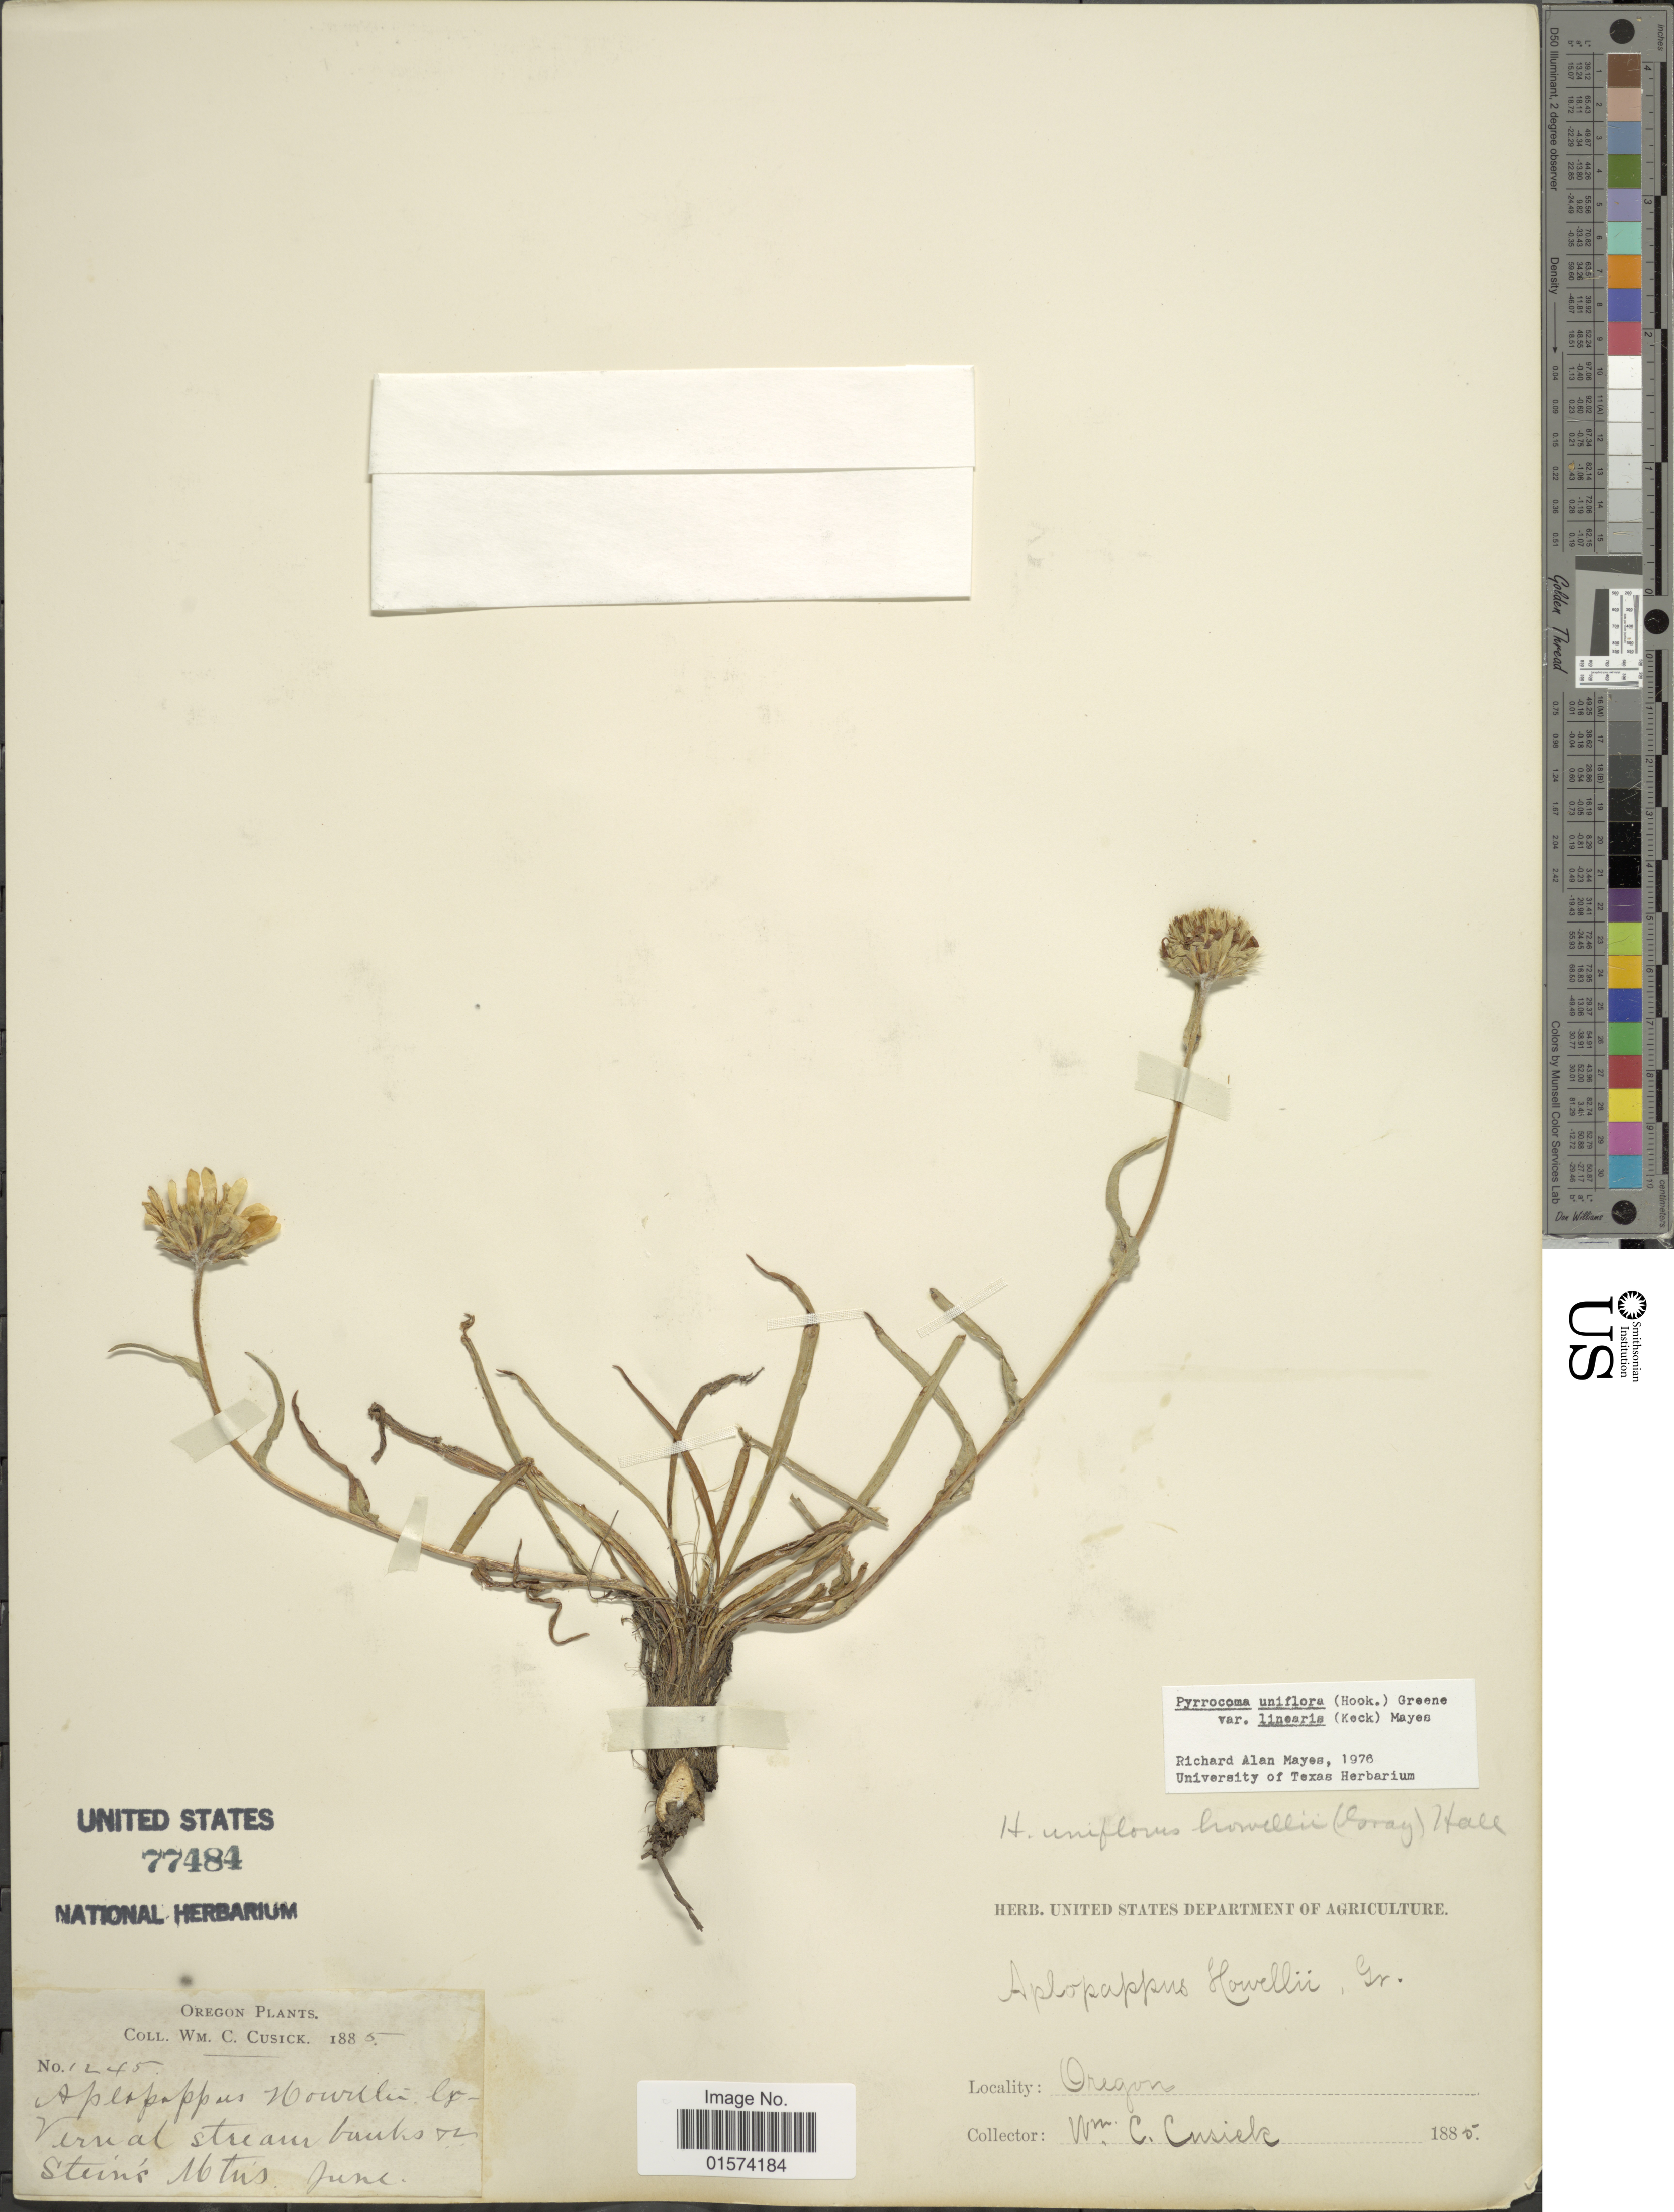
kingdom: Plantae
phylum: Tracheophyta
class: Magnoliopsida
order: Asterales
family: Asteraceae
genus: Pyrrocoma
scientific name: Pyrrocoma uniflora var. linearis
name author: (Kock) Mayes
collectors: W. C. Cusick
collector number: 1245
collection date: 1885-06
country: United States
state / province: Oregon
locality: Vernal stream banks on Steens Mtns.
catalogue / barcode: US 77484